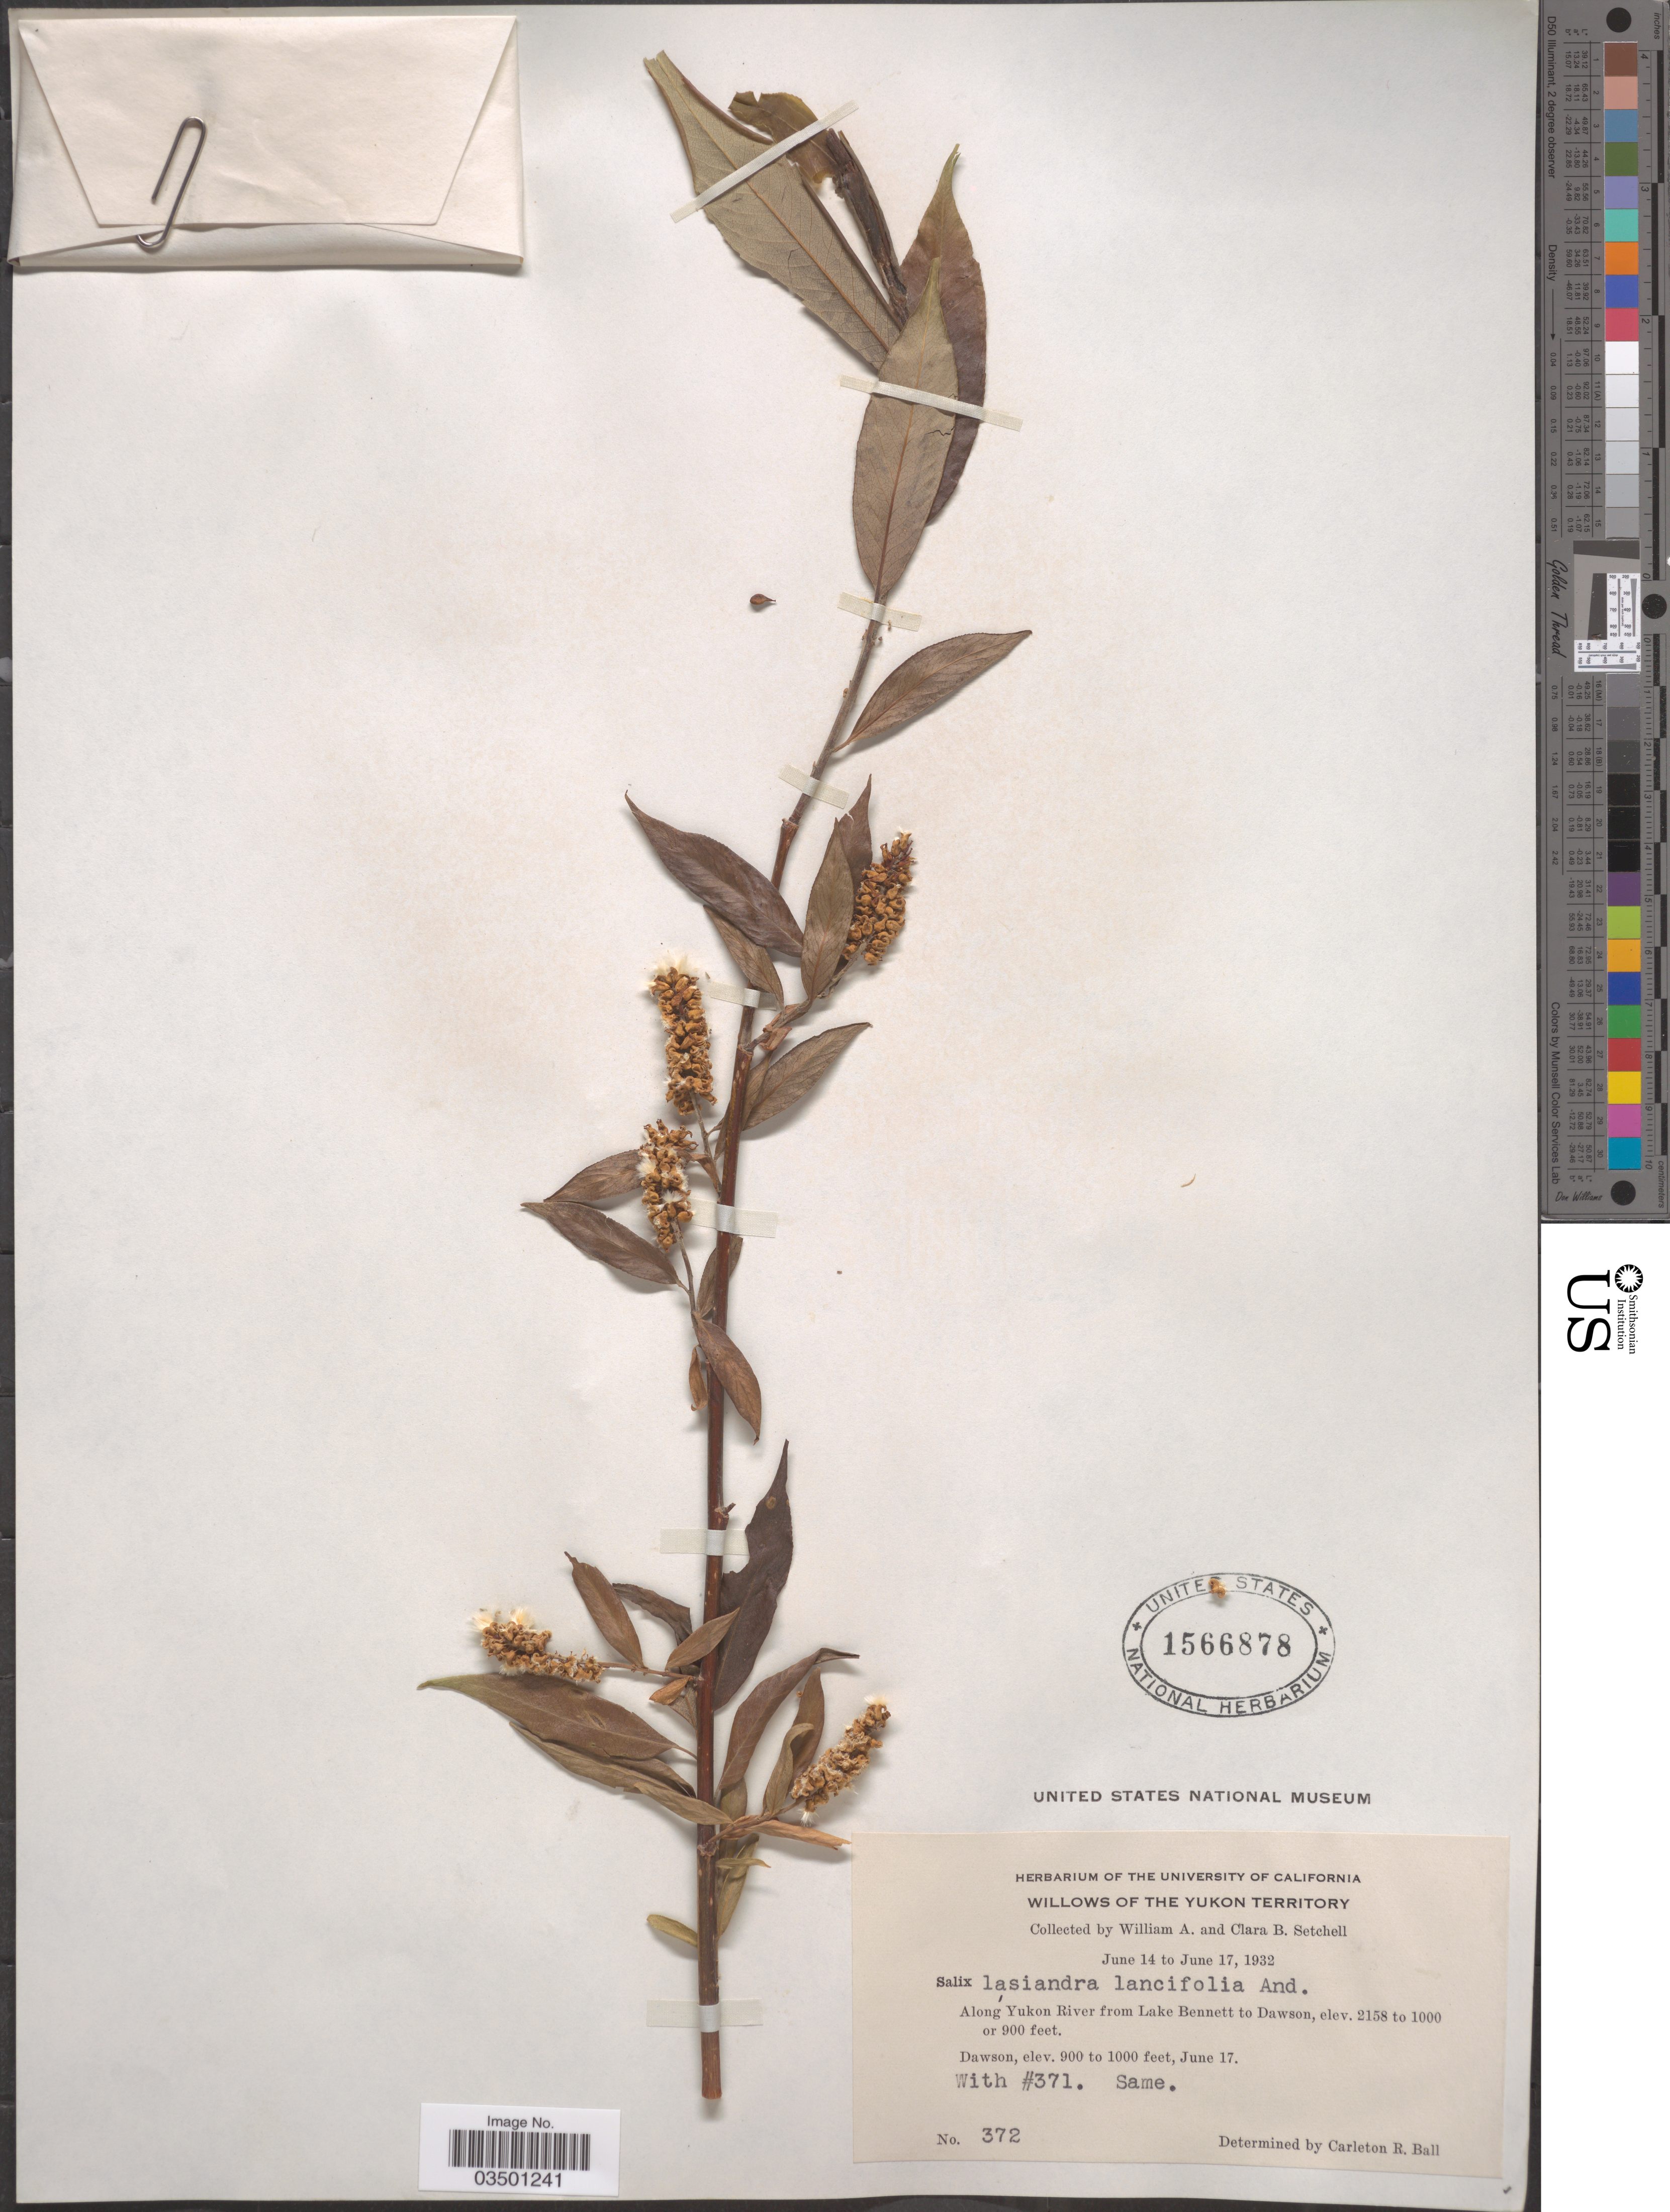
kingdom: Plantae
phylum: Tracheophyta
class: Magnoliopsida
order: Malpighiales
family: Salicaceae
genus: Salix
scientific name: Salix lasiandra var. lancifolia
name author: Bebb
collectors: W. Setchell & C. B. Setchell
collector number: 372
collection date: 1932-06-17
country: Canada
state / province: Yukon Territory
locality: Along Yukon River from Lake Bennett to Dawson. Dawson.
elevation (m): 274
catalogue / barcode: US 1566878